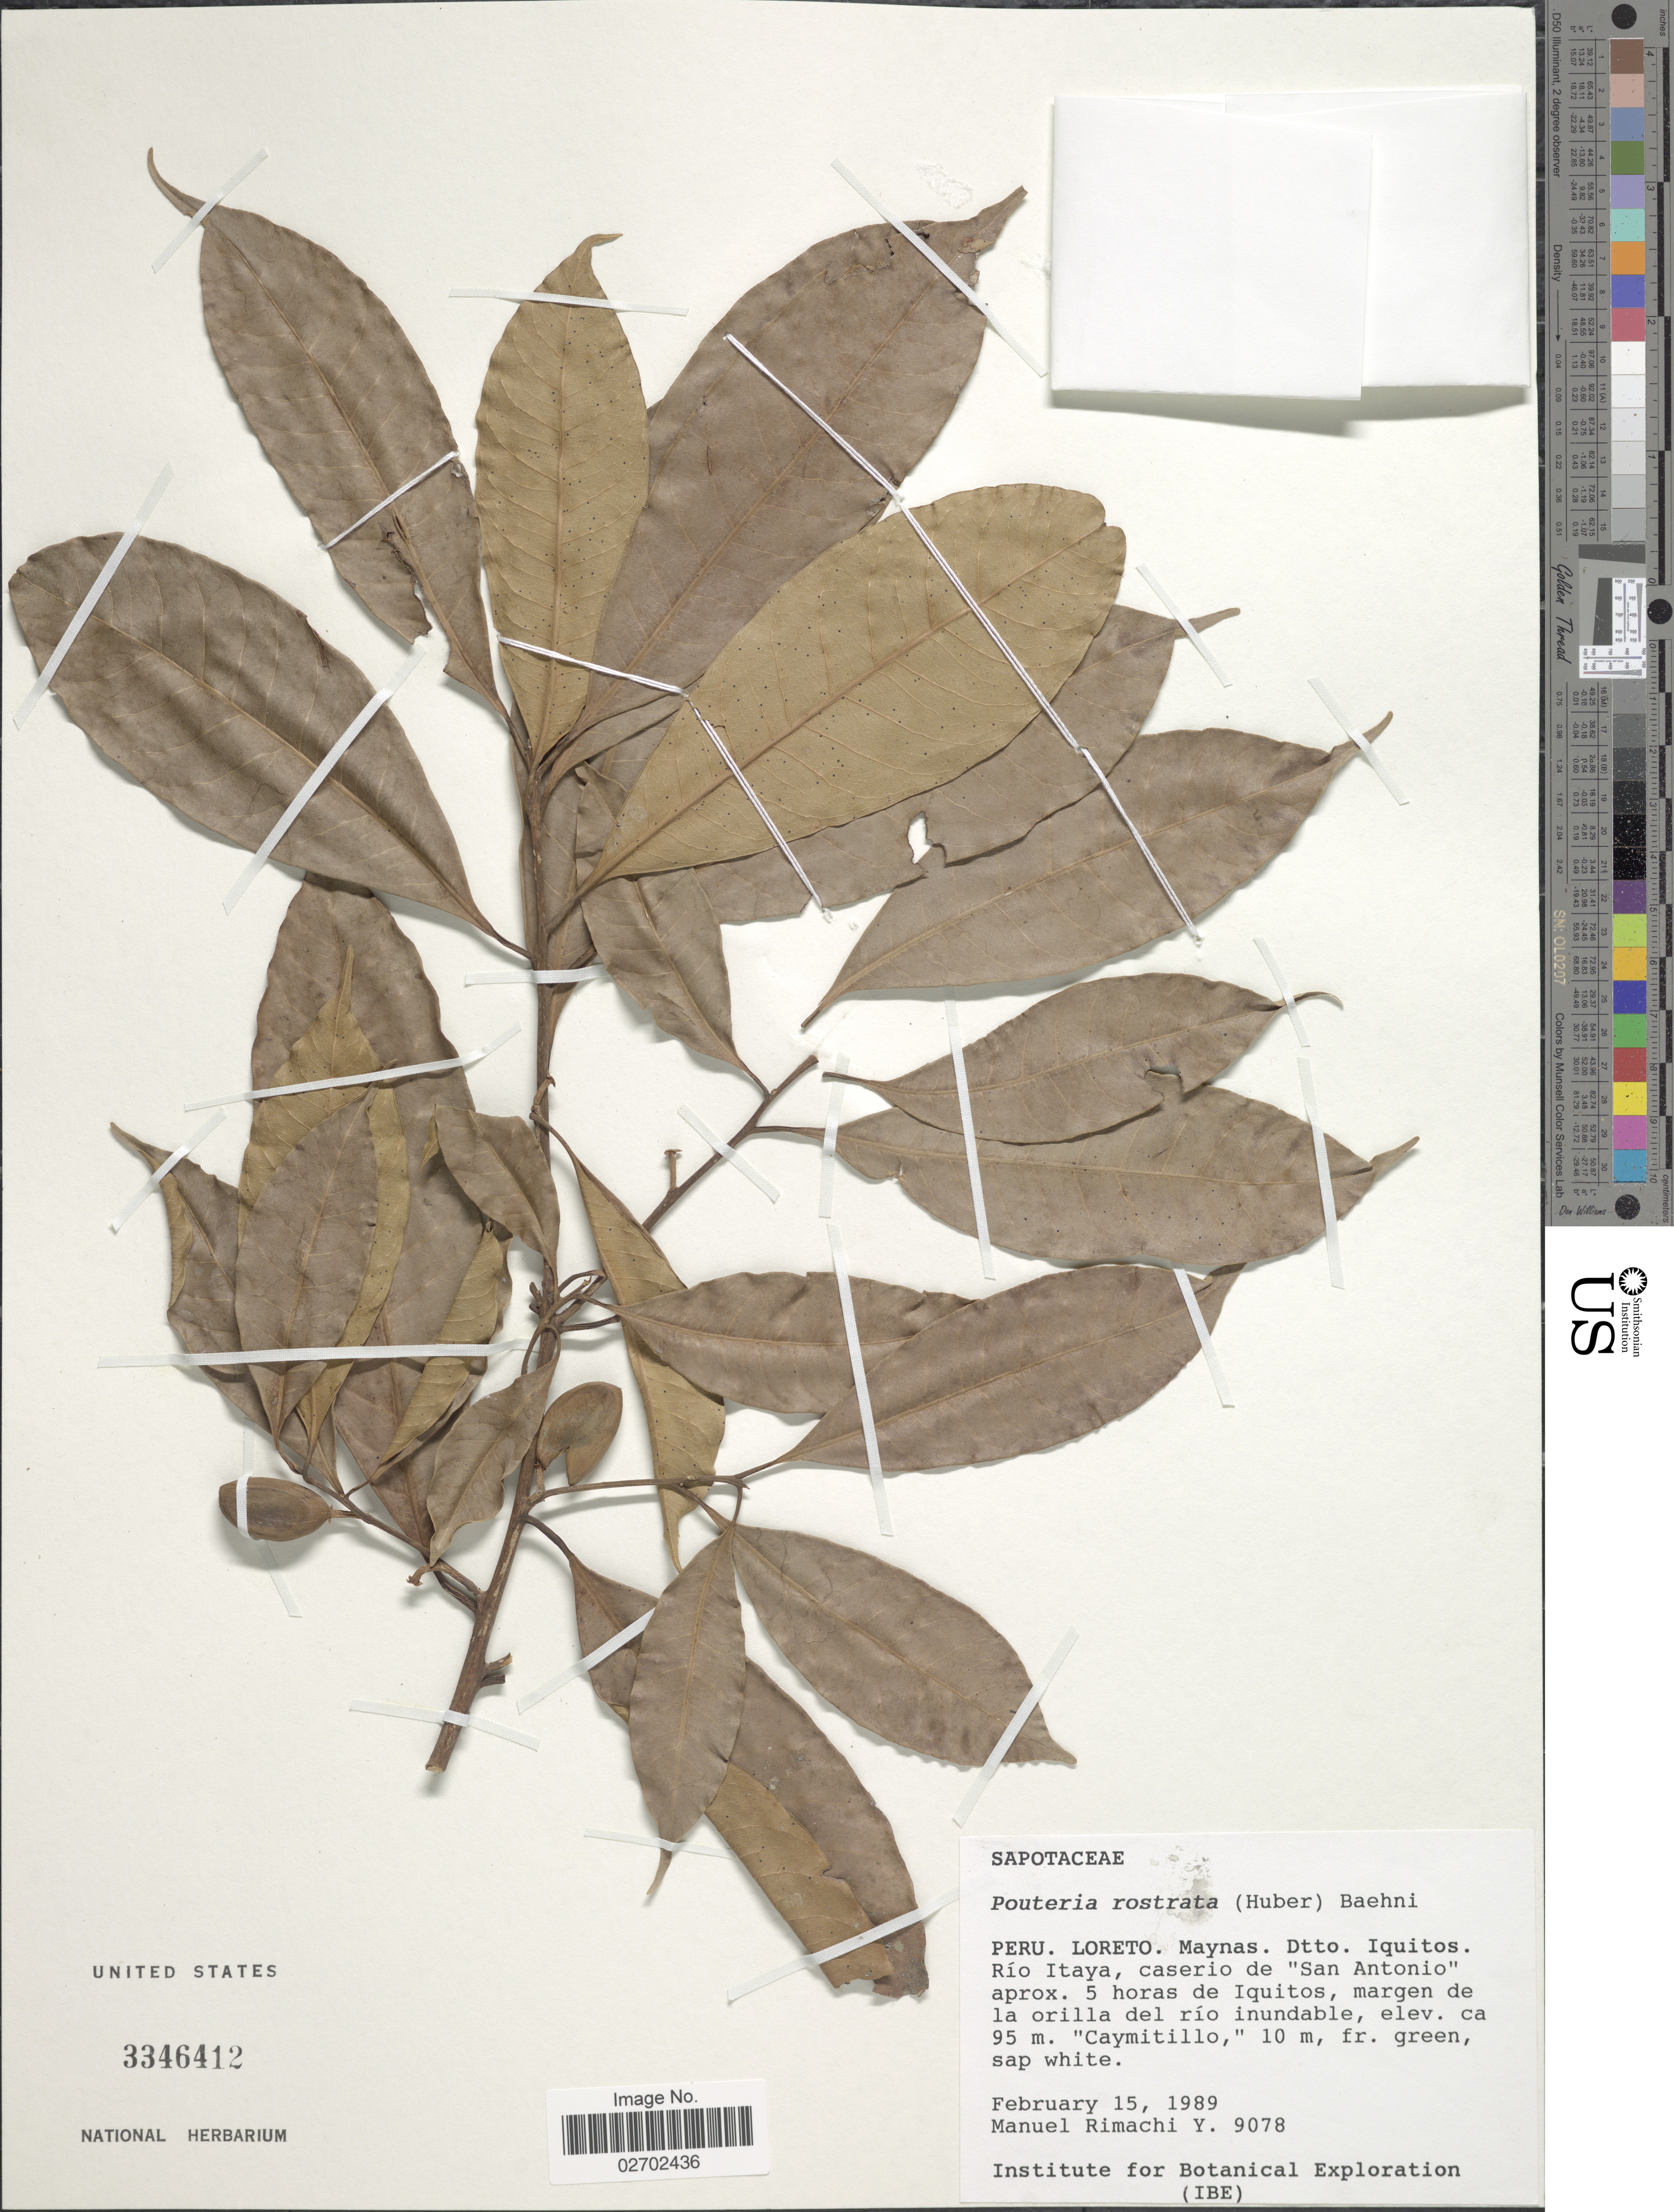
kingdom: Plantae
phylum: Tracheophyta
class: Magnoliopsida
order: Ericales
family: Sapotaceae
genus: Pouteria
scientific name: Pouteria rostrata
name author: (Huber) Baehni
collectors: M. Rimachi Y.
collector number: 9078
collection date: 1989-02-15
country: Peru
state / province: Loreto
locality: Maynas. Dtto. Iquitos. Río Itaya, caserio de "San Antonio"aprox. 5 horas de Iquitos, margen de la orilla del río inundable.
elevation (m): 95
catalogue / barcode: US 3346412